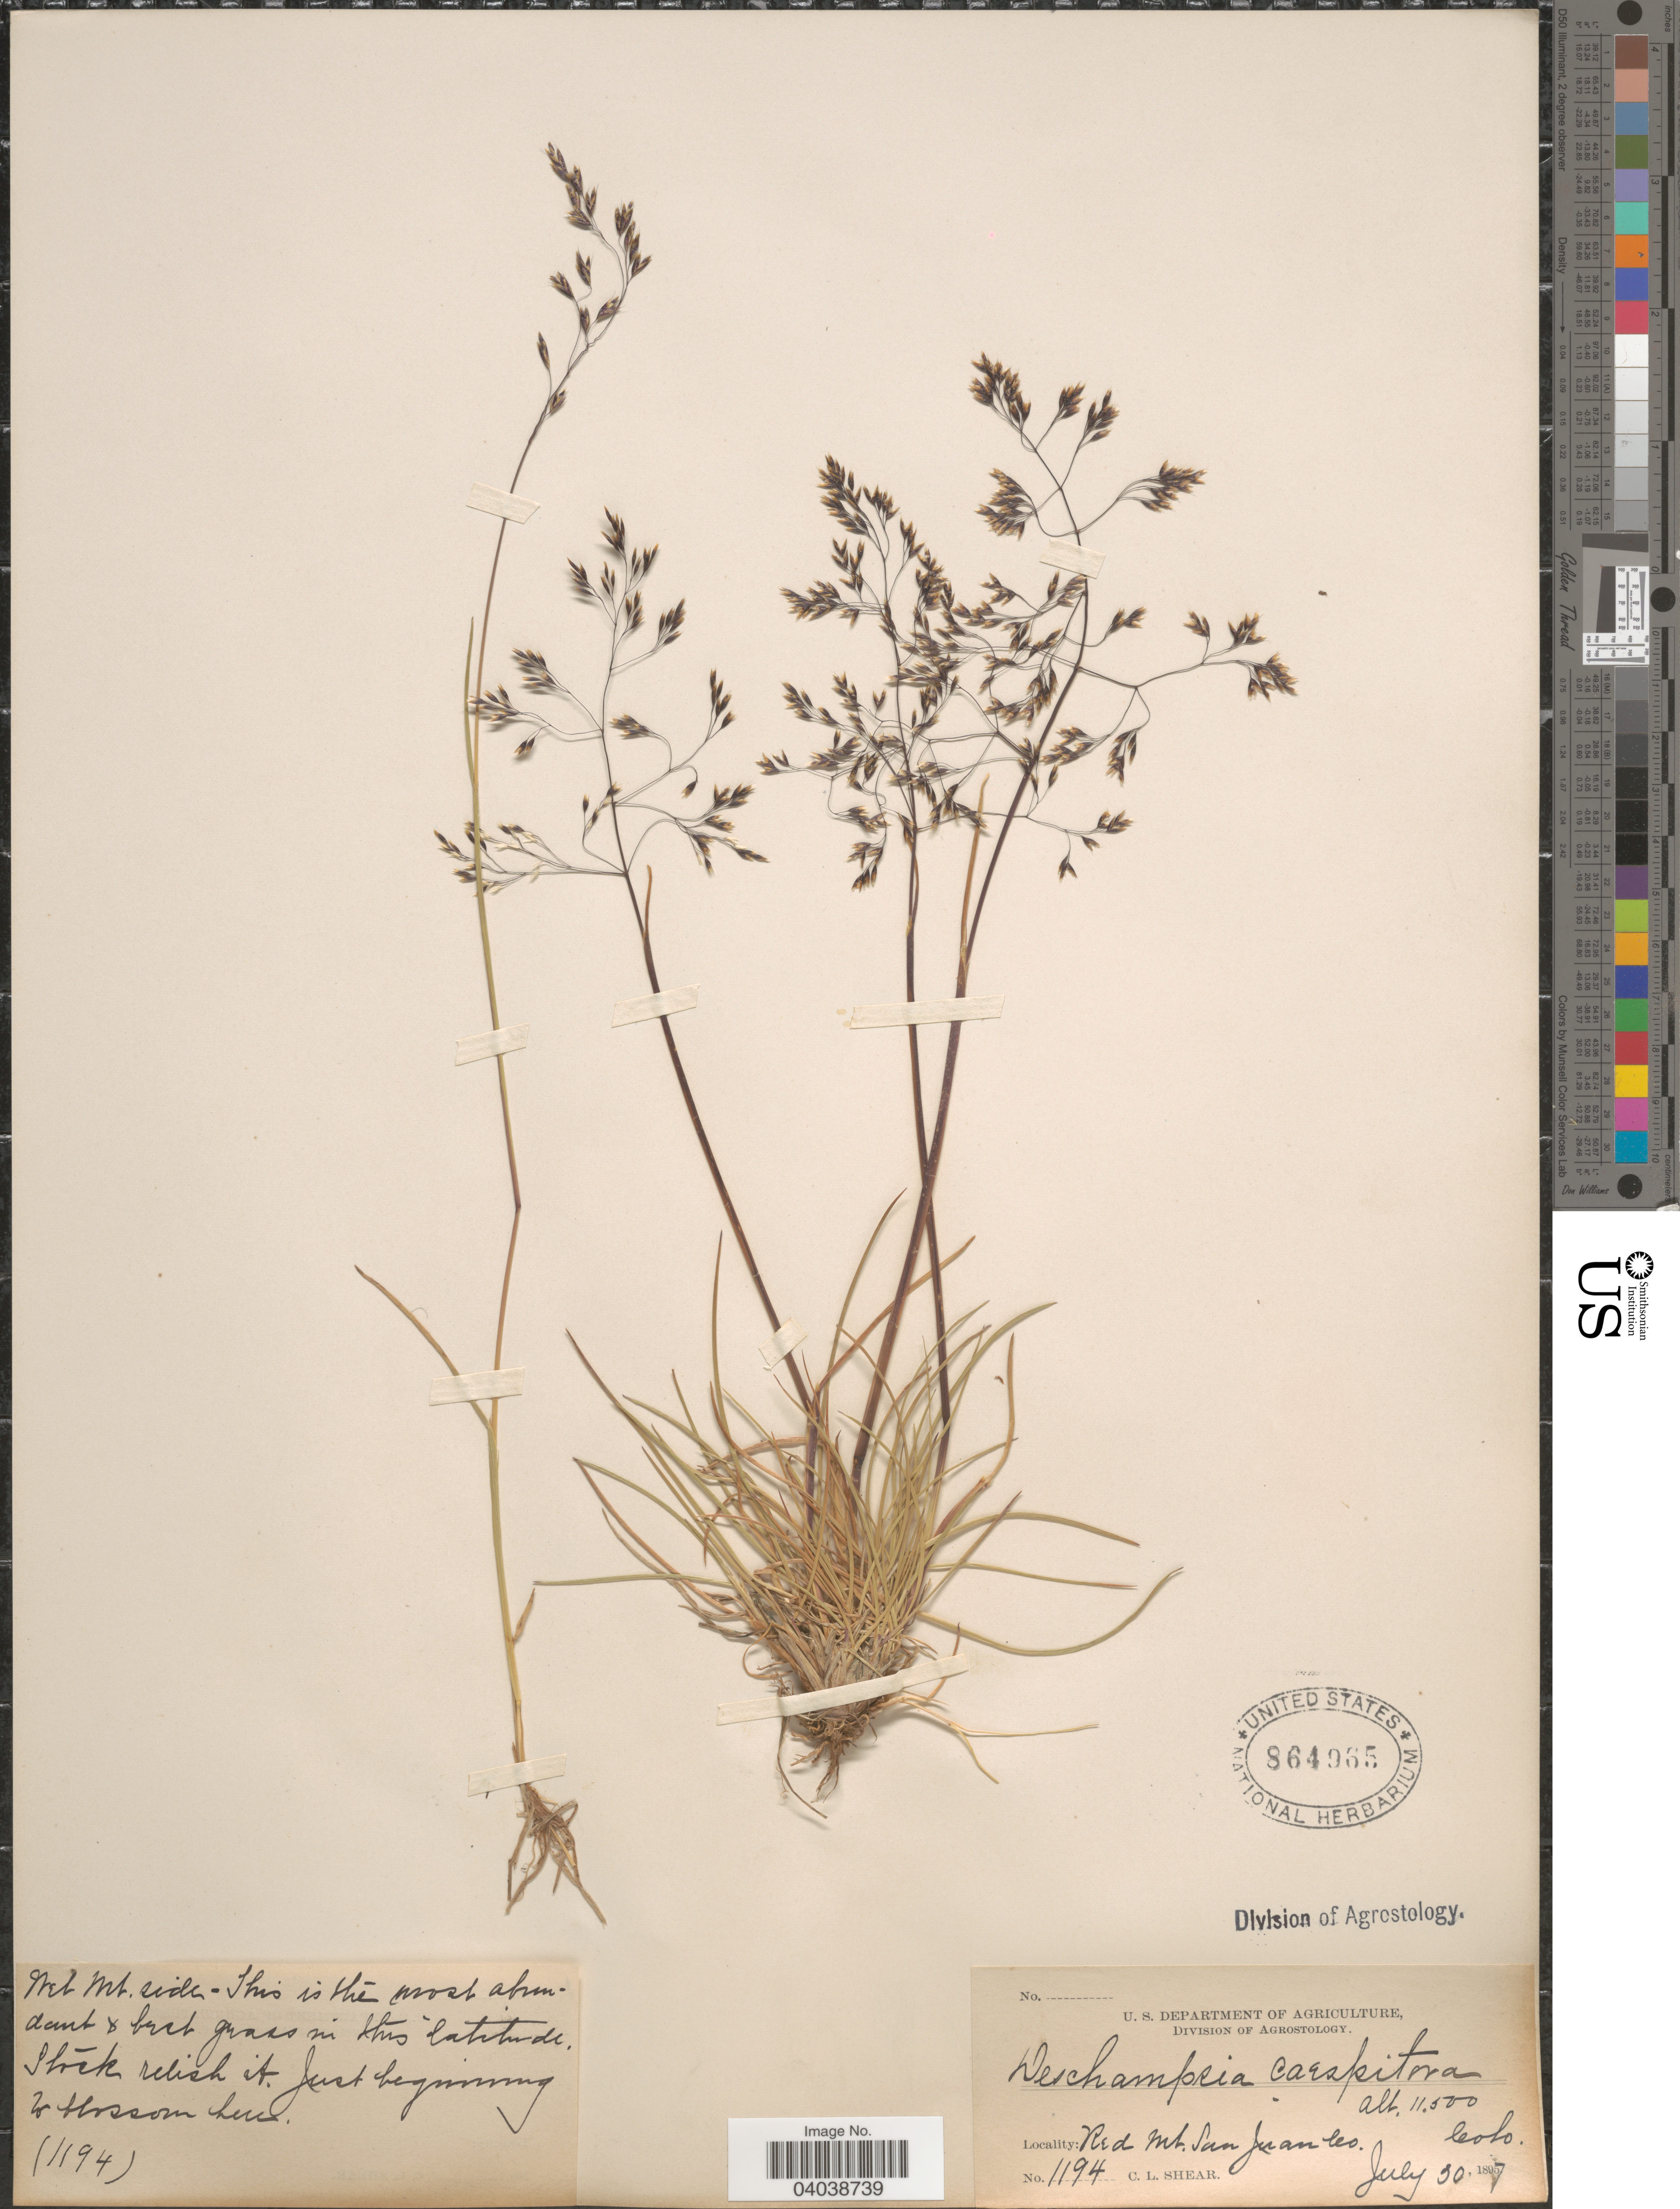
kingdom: Plantae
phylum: Tracheophyta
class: Liliopsida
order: Poales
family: Poaceae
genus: Deschampsia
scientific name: Deschampsia cespitosa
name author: (L.) P. Beauv.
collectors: C. L. Shear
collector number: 1194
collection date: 1897-07-30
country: United States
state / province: Colorado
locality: Red Mt. San Juan Co.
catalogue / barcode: US 864965